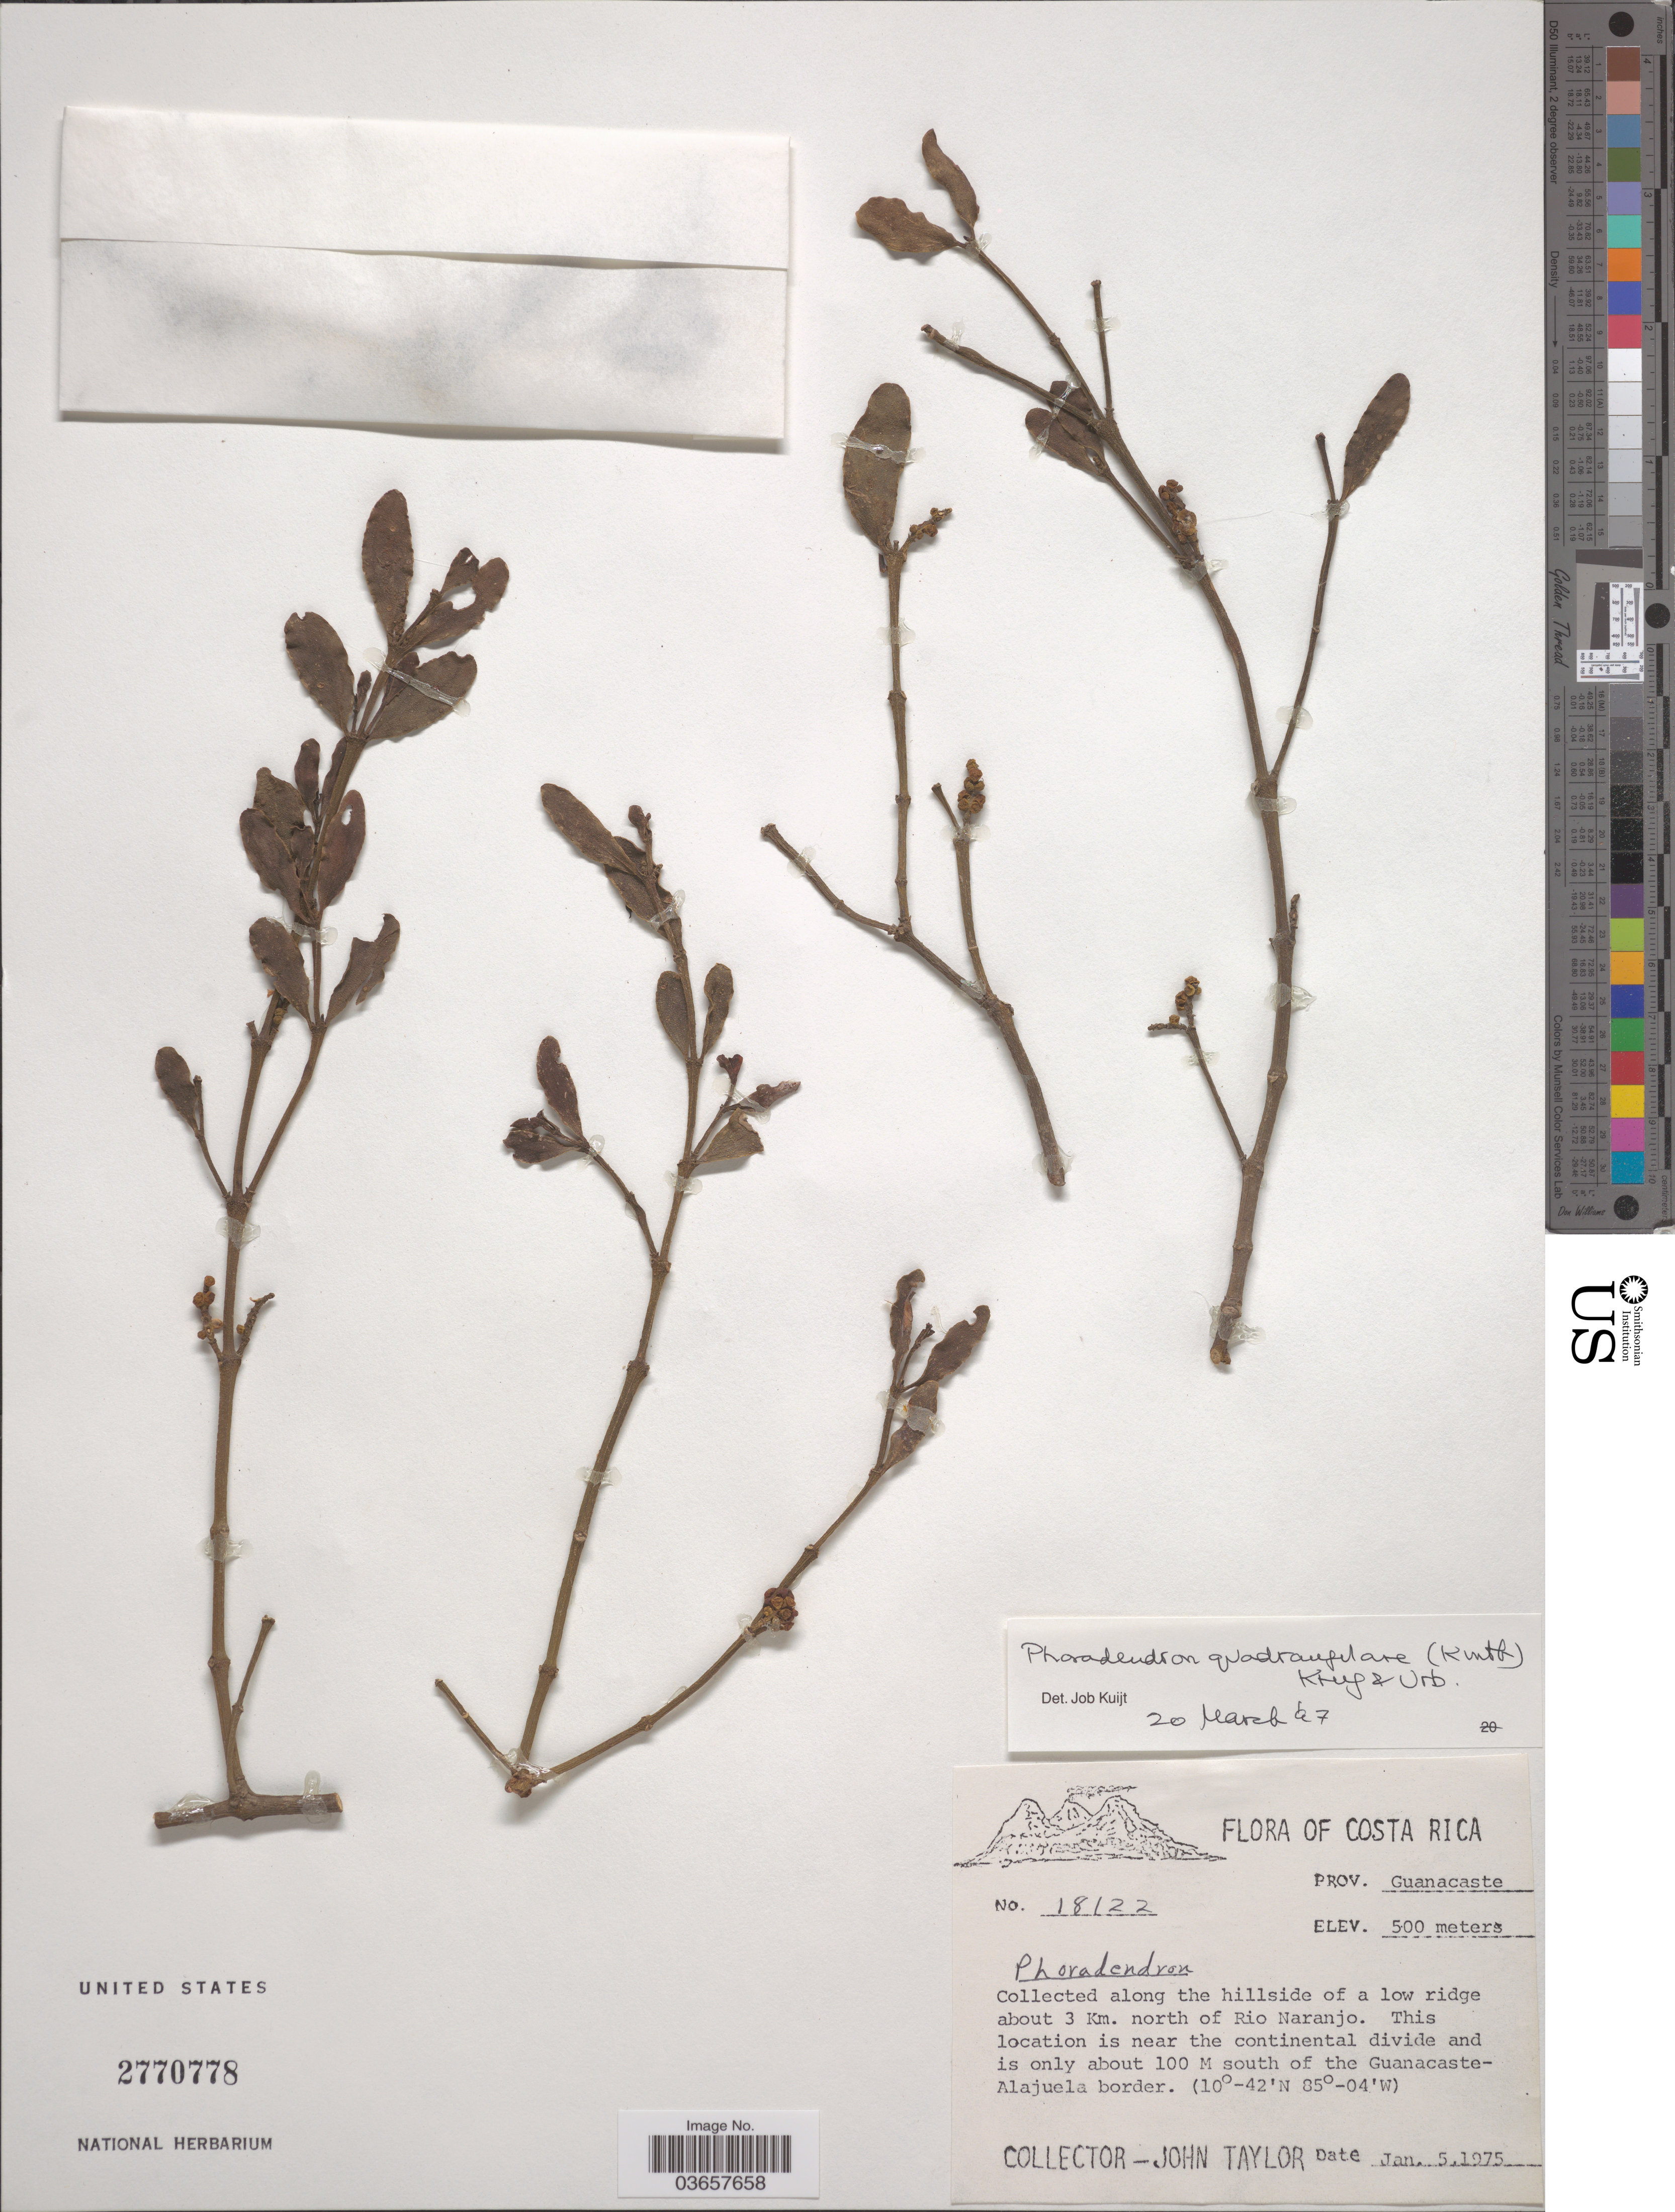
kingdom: Plantae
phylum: Tracheophyta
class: Magnoliopsida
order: Santalales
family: Viscaceae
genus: Phoradendron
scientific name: Phoradendron quadrangulare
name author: (Kunth) Griseb.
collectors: J. Taylor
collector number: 18122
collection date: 1975-01-05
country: Costa Rica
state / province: Guanacaste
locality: Along the hillside of a low ridge about 3 Km. north of Rio Naranjo. This location is near the continental divide and is only about 100 M south of the Guanacaste-Alajuela border.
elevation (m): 500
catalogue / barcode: US 2770778